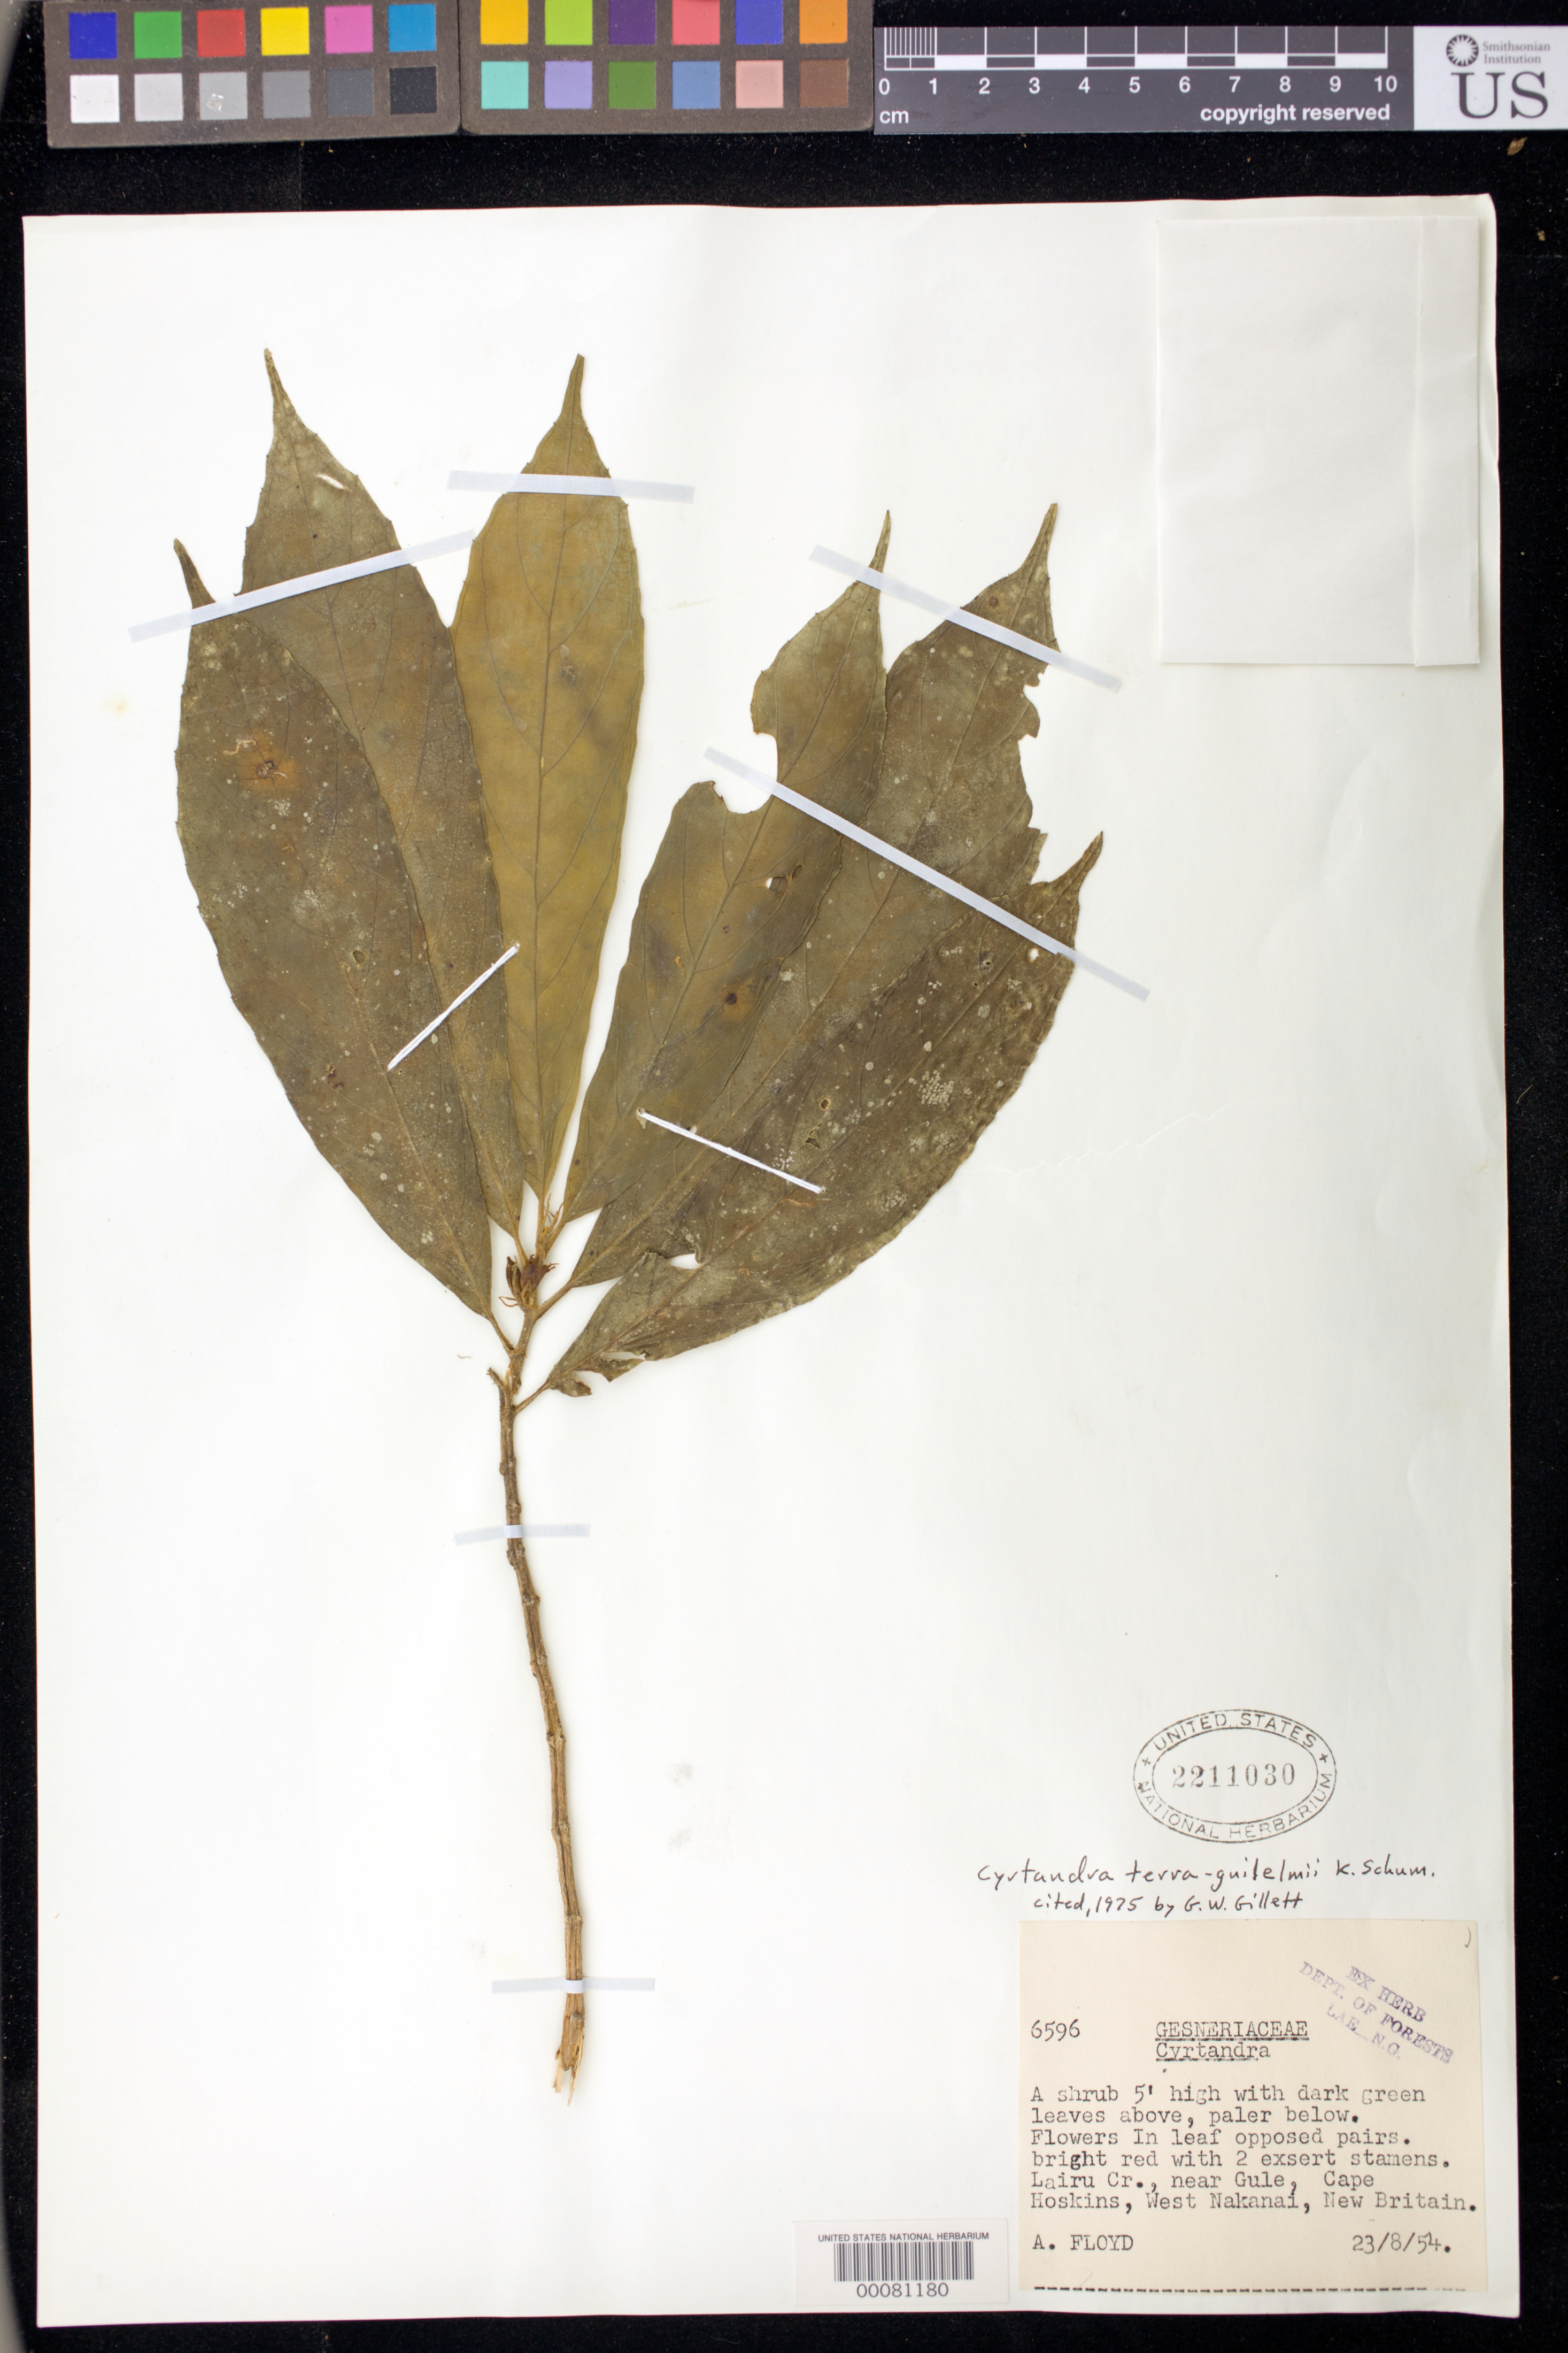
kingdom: Plantae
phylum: Tracheophyta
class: Magnoliopsida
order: Lamiales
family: Gesneriaceae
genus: Cyrtandra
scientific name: Cyrtandra terrae-guilelmi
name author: K. Schum.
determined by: Gillett, G. W.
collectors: A. Floyd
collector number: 6596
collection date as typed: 23 Aug 1954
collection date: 1954-08-23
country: Papua New Guinea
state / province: West New Britain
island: New Britain I.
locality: Lairu Cr., near Gule, Cape Hoskins, West Nakanai, New Britain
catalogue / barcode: US 2211030